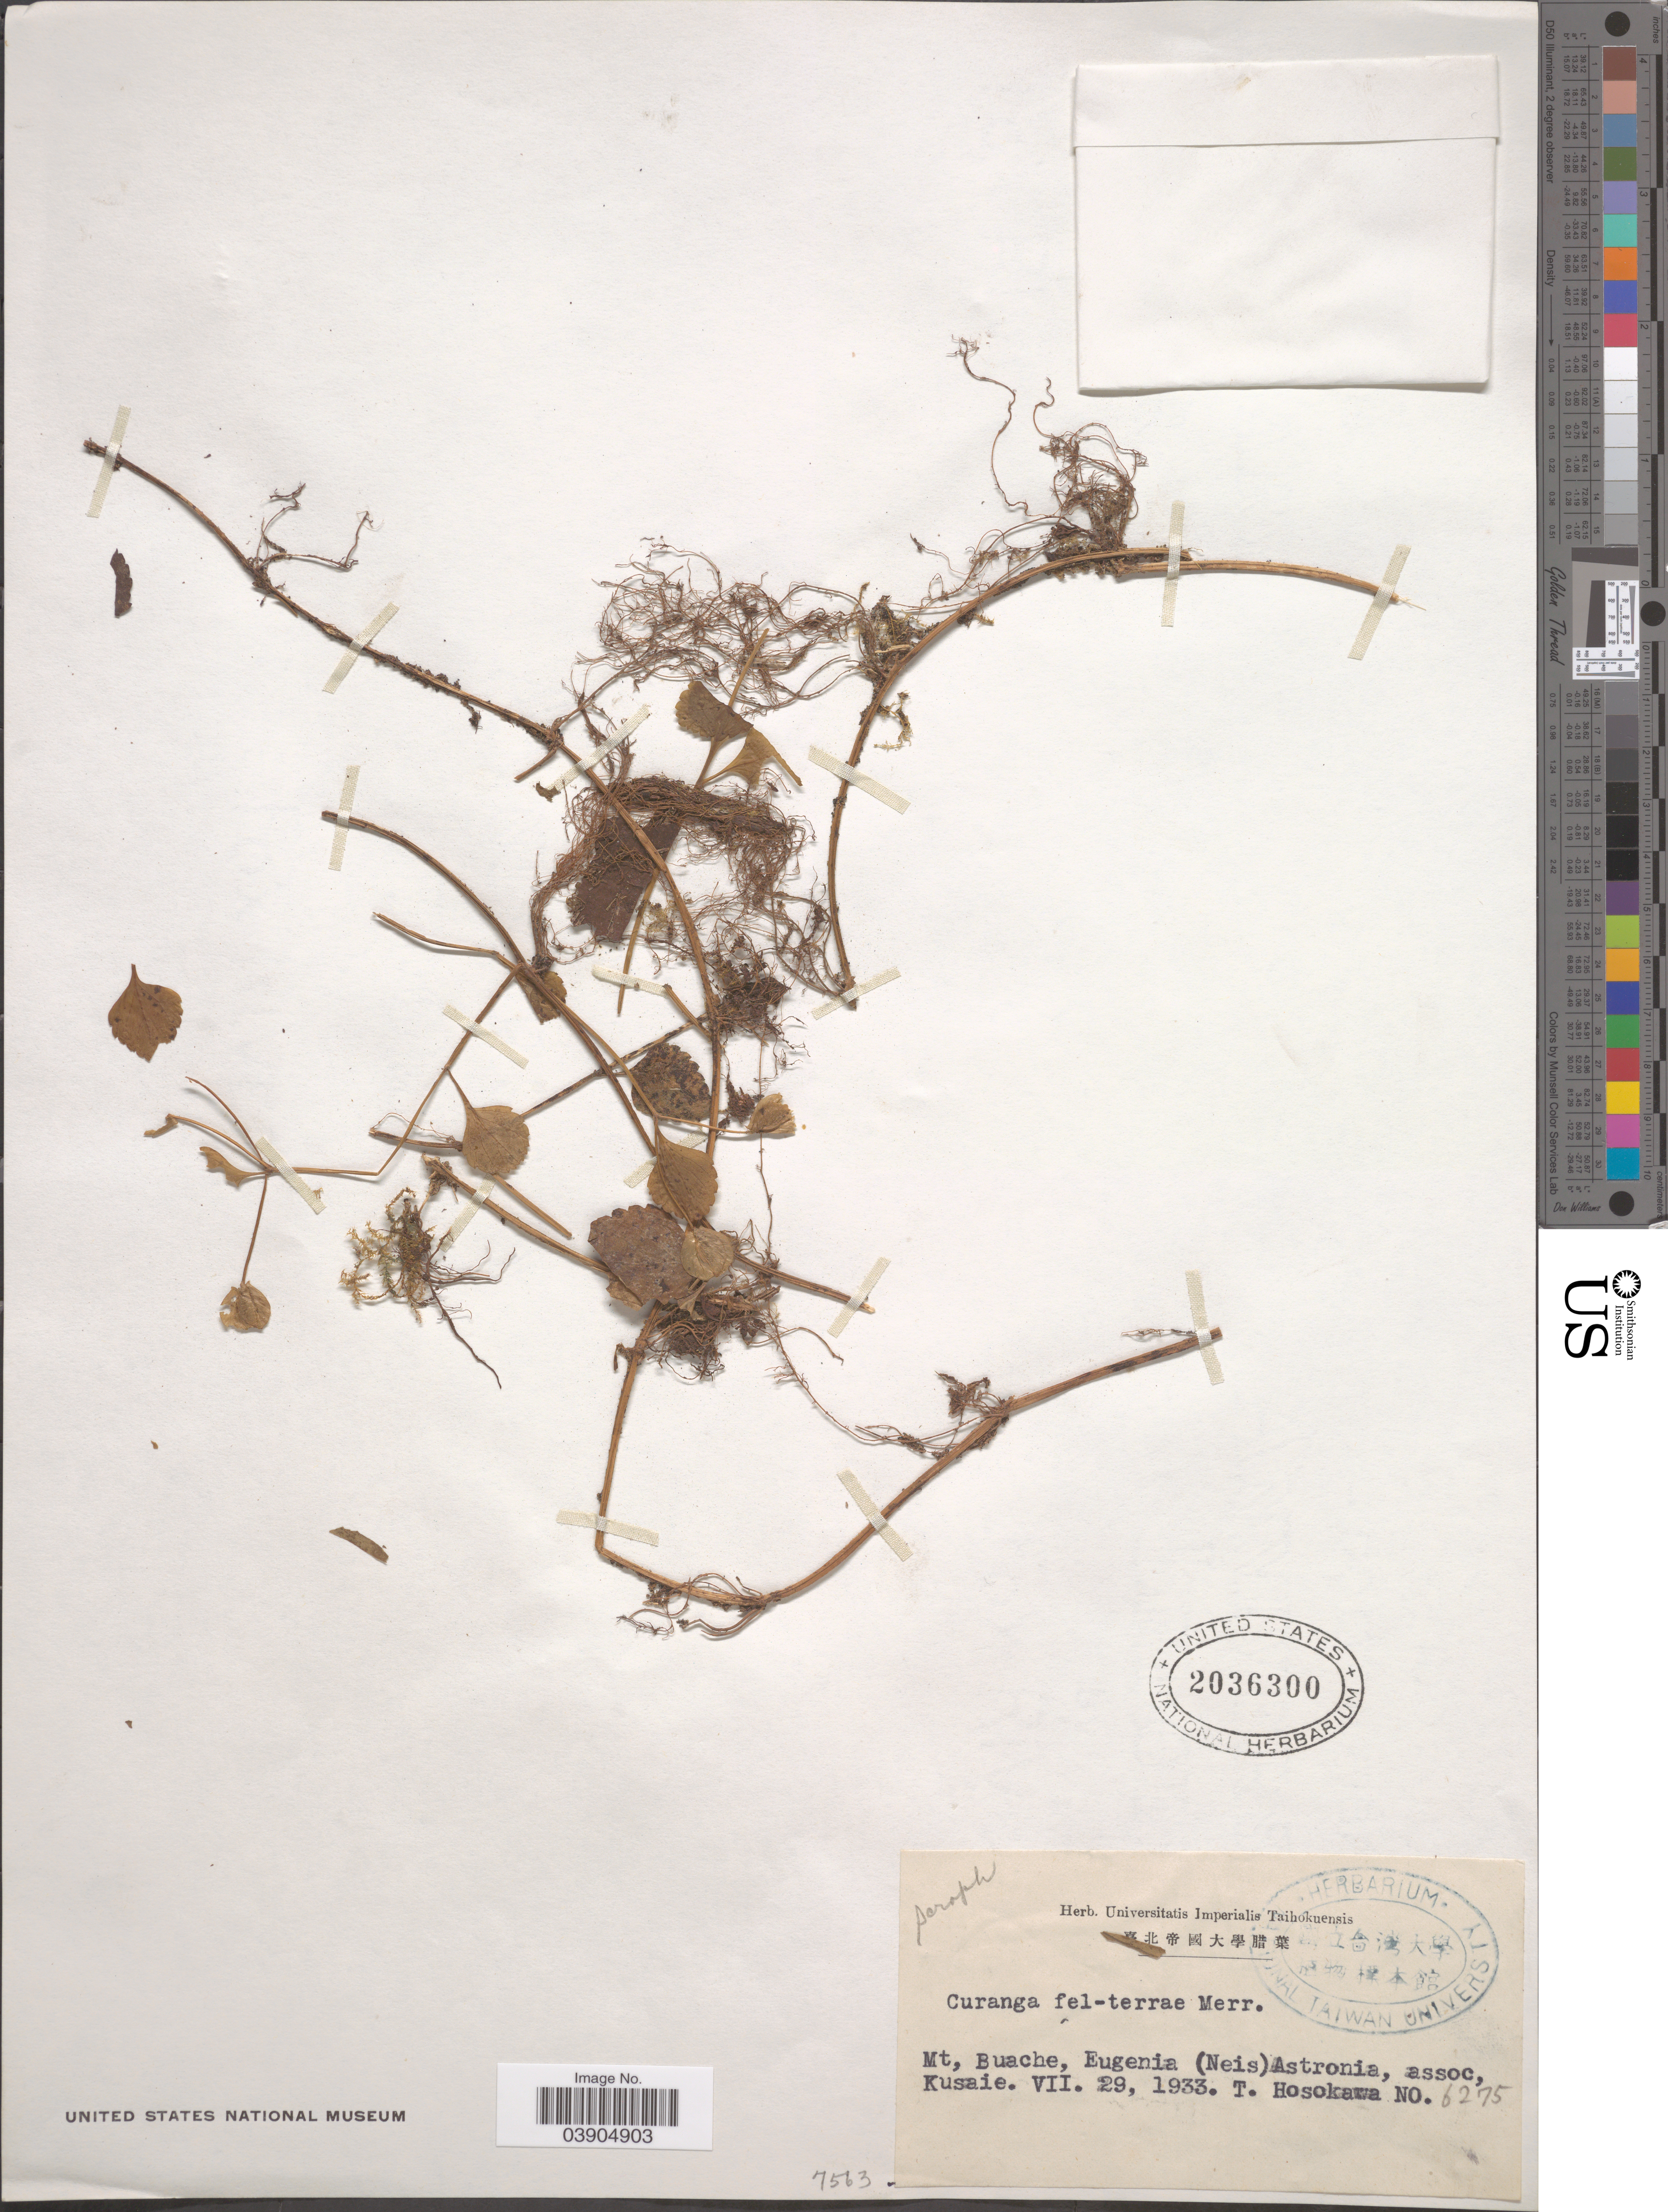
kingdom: Plantae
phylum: Tracheophyta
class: Magnoliopsida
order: Lamiales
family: Linderniaceae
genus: Curanga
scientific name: Curanga fel-terrae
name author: (Lour.) Merr.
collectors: T. Hosokawa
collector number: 6275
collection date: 1933-07-29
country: Micronesia, Federated States of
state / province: Kosrae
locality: Mt, Buache, Eugenia (Neis) Astronia, assoc, Kusaie.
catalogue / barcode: US 2036300